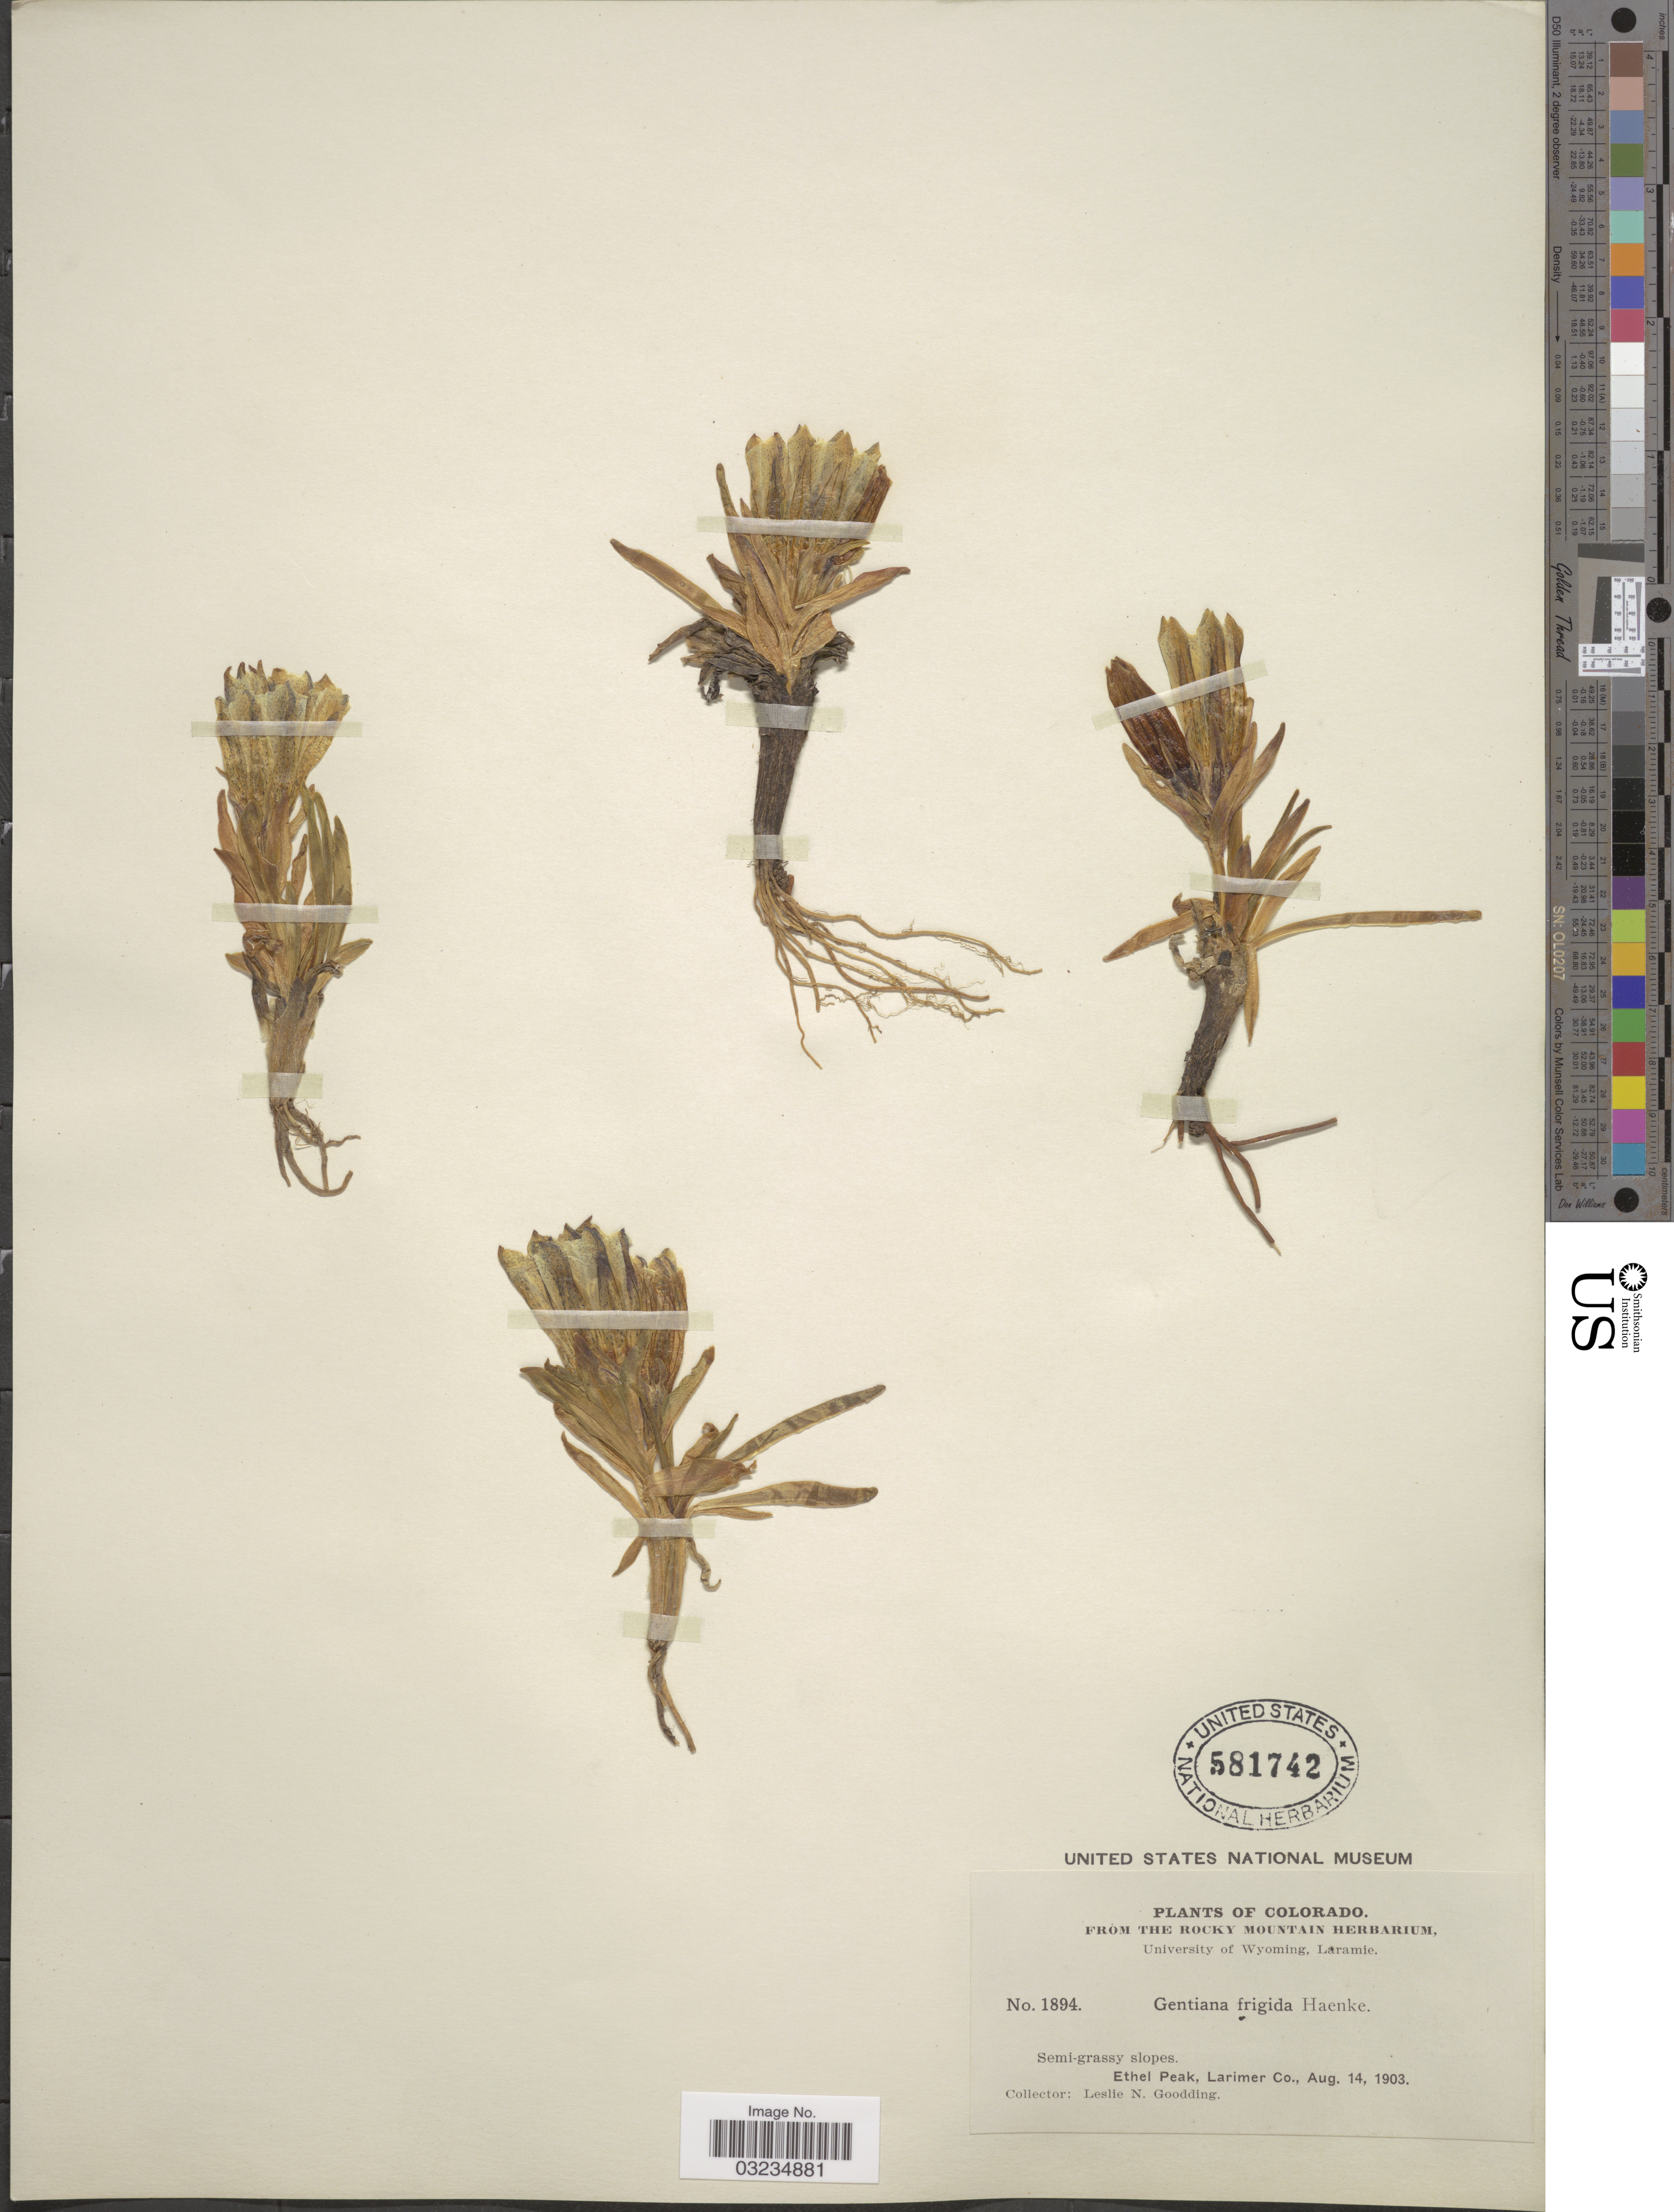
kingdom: Plantae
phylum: Tracheophyta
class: Magnoliopsida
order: Gentianales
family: Gentianaceae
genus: Gentiana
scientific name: Gentiana romanzovii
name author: Ledeb. ex Bunge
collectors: L. N. Goodding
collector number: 1894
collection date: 1903-08-14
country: United States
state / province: Colorado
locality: Ethel Peak, Larimer Co.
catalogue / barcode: US 581742